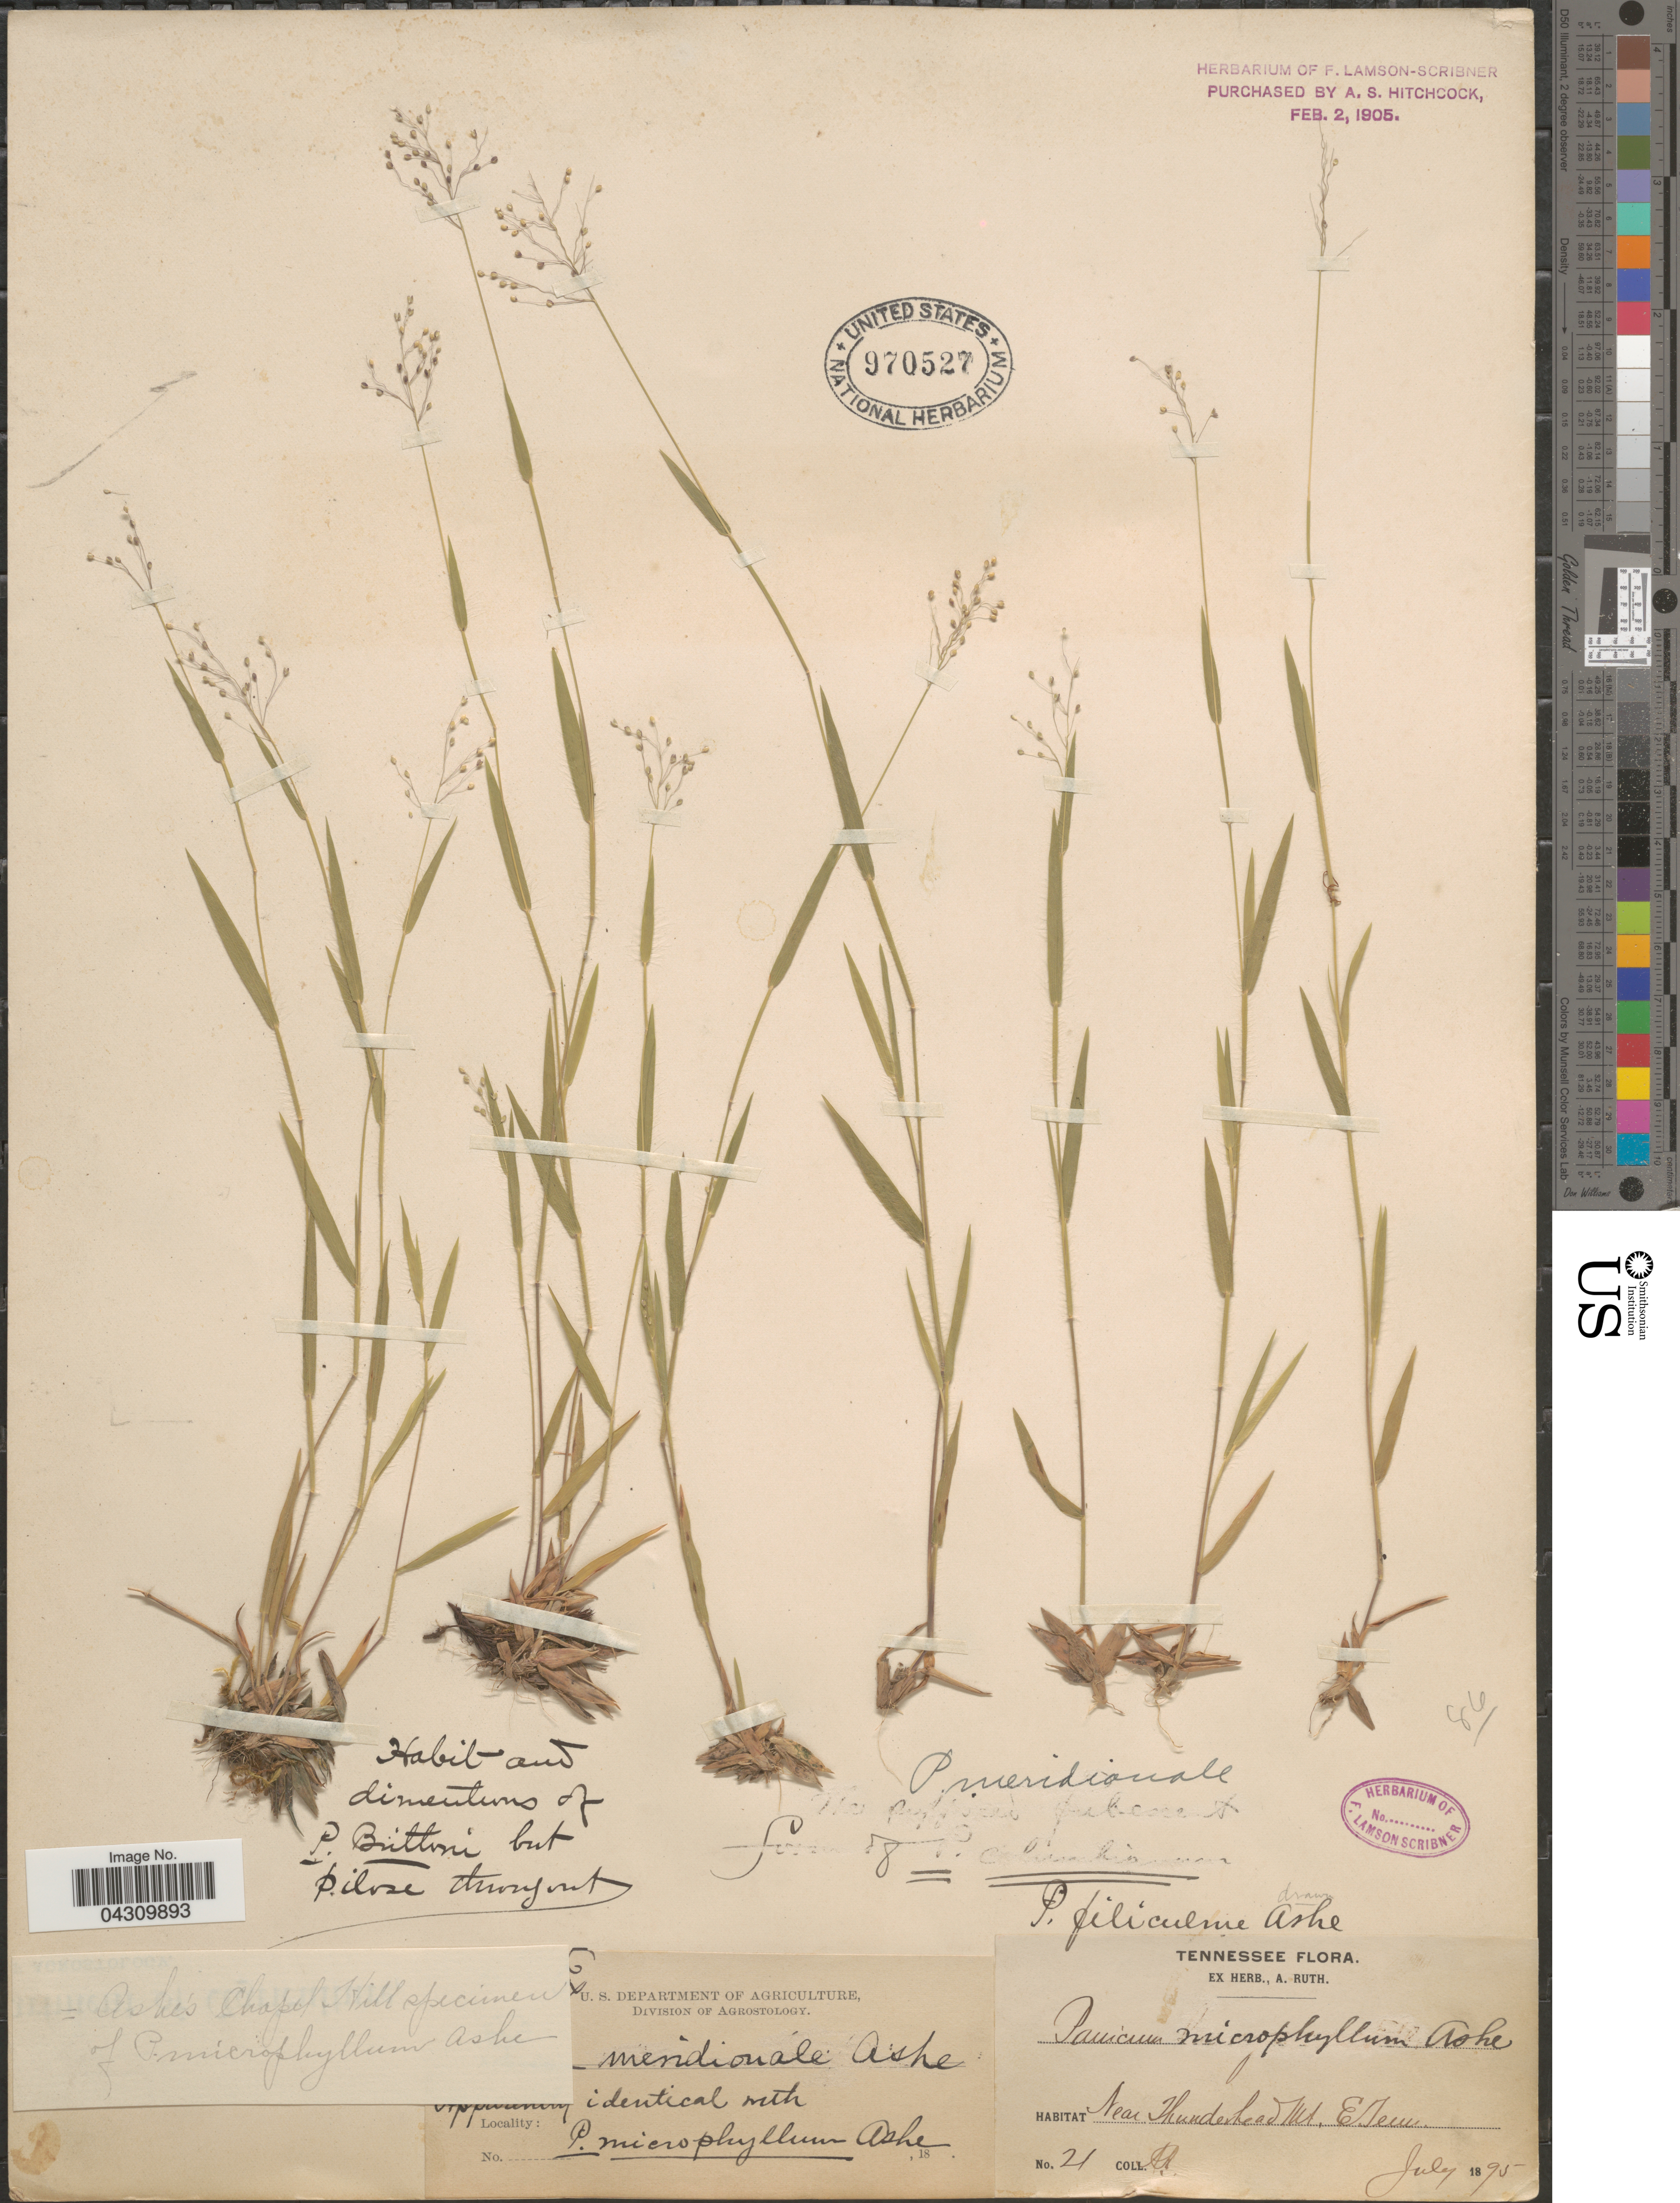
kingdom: Plantae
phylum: Tracheophyta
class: Liliopsida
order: Poales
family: Poaceae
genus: Dichanthelium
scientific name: Dichanthelium acuminatum var. acuminatum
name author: (Sw.) Gould & C.A. Clark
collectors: A. Ruth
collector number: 21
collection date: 1895-07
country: United States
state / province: Tennessee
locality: Near Thunderhead Mt. E. Tenn.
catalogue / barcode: US 970527